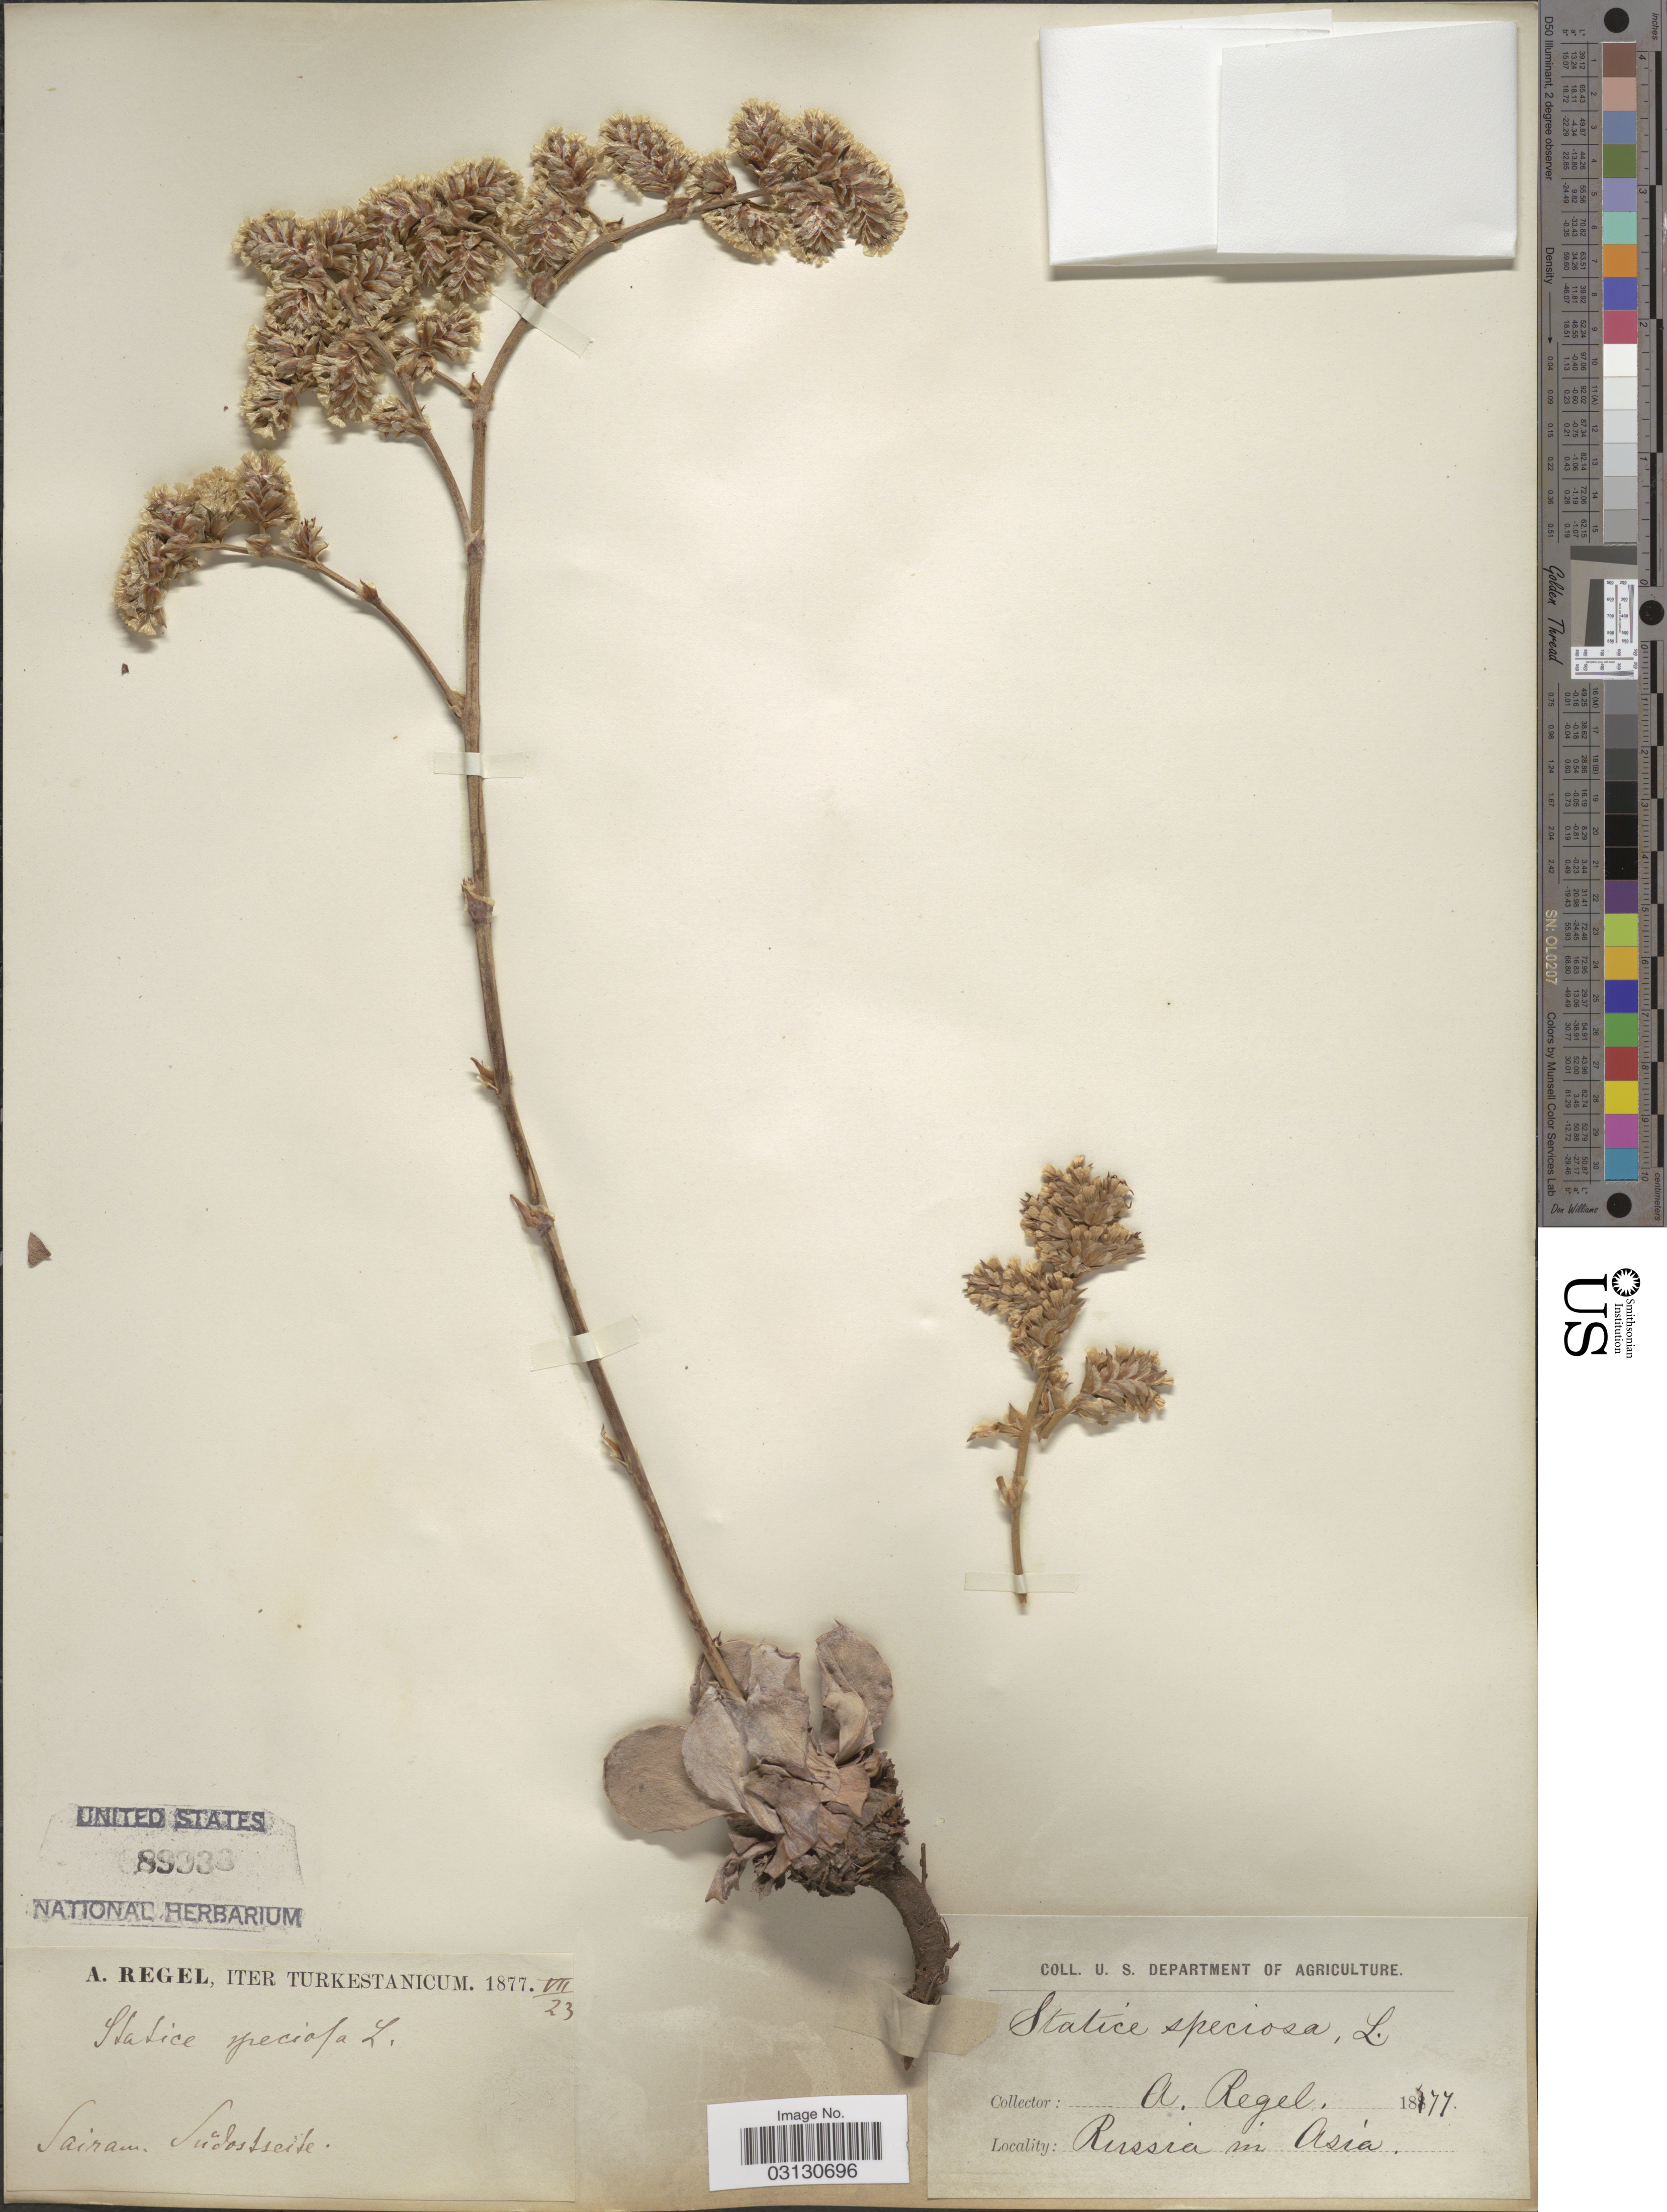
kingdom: Plantae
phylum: Tracheophyta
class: Magnoliopsida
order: Caryophyllales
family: Plumbaginaceae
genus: Limonium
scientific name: Limonium speciosum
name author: (L.) Kuntze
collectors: A. Regel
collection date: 1877-07-23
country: Kazakhstan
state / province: Turkistan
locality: Iter Turkestanicum, Sairam, Südostseite, Russia in Asia.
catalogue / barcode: US 89933